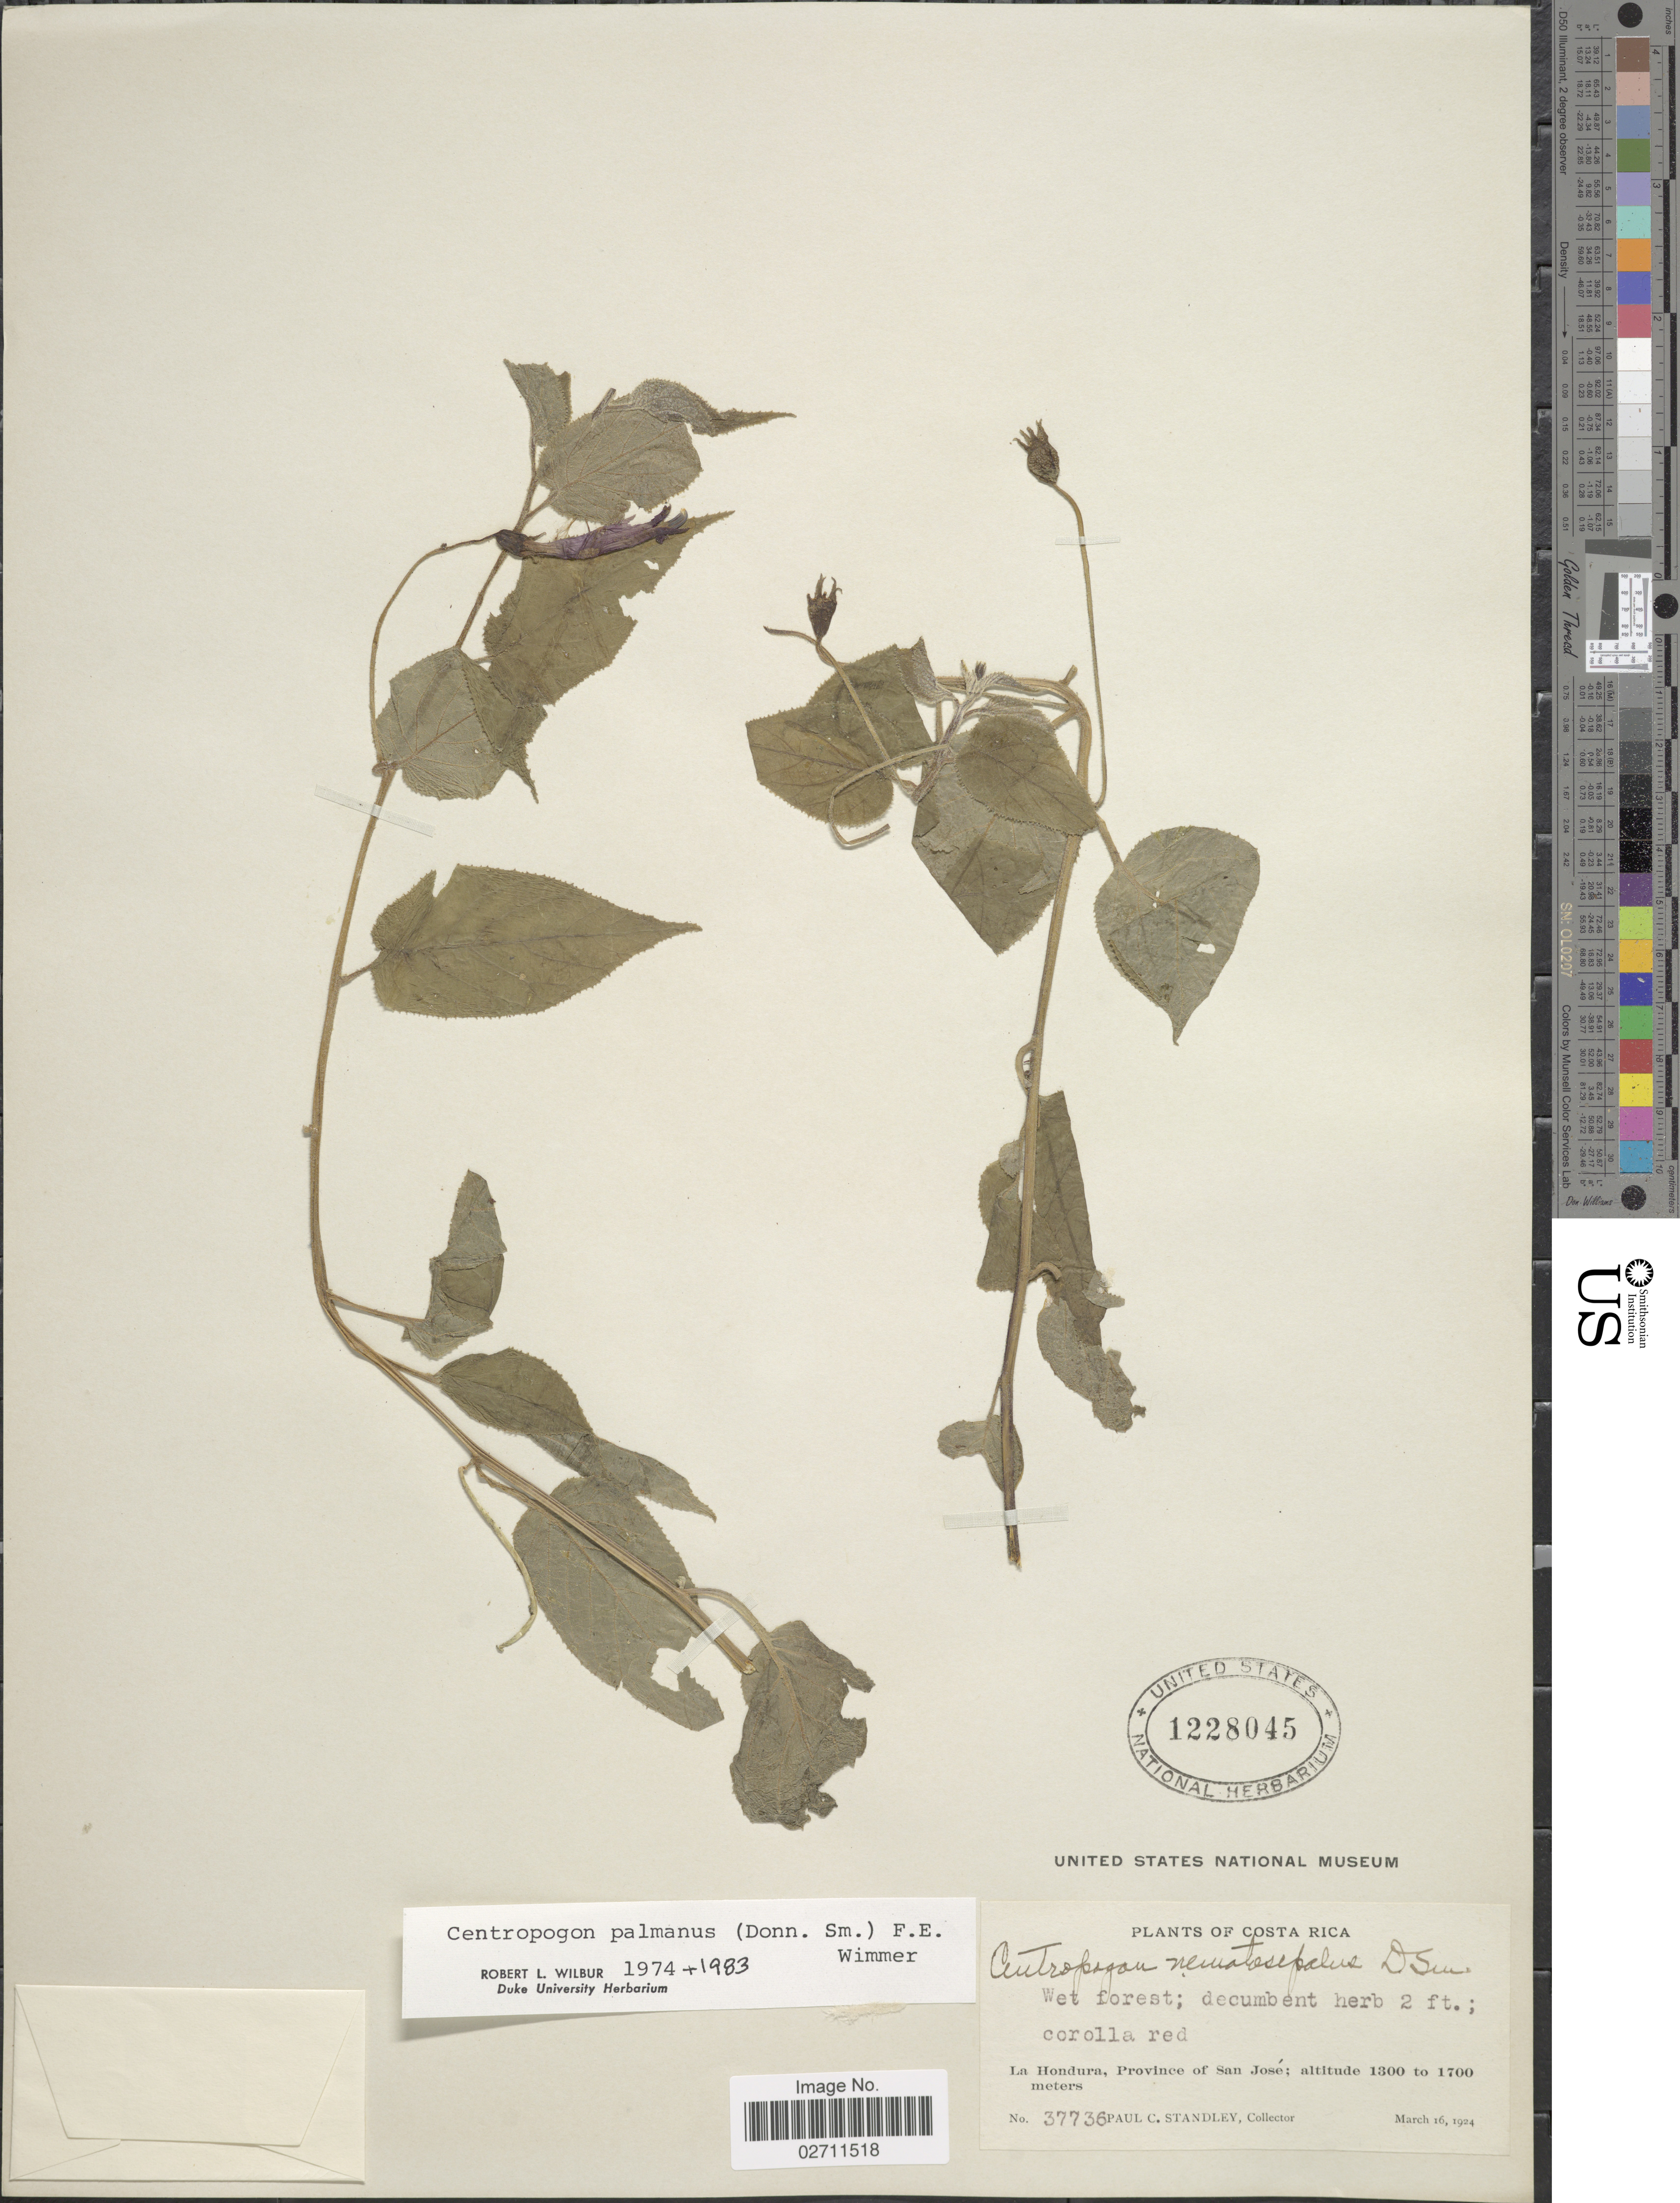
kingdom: Plantae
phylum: Tracheophyta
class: Magnoliopsida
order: Asterales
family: Campanulaceae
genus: Centropogon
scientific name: Centropogon palmanus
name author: (Donn. Sm.) E. Wimm.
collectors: P. C. Standley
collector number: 37736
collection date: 1924-03-16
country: Costa Rica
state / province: San José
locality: La Hondura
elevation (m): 1300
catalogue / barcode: US 1228045